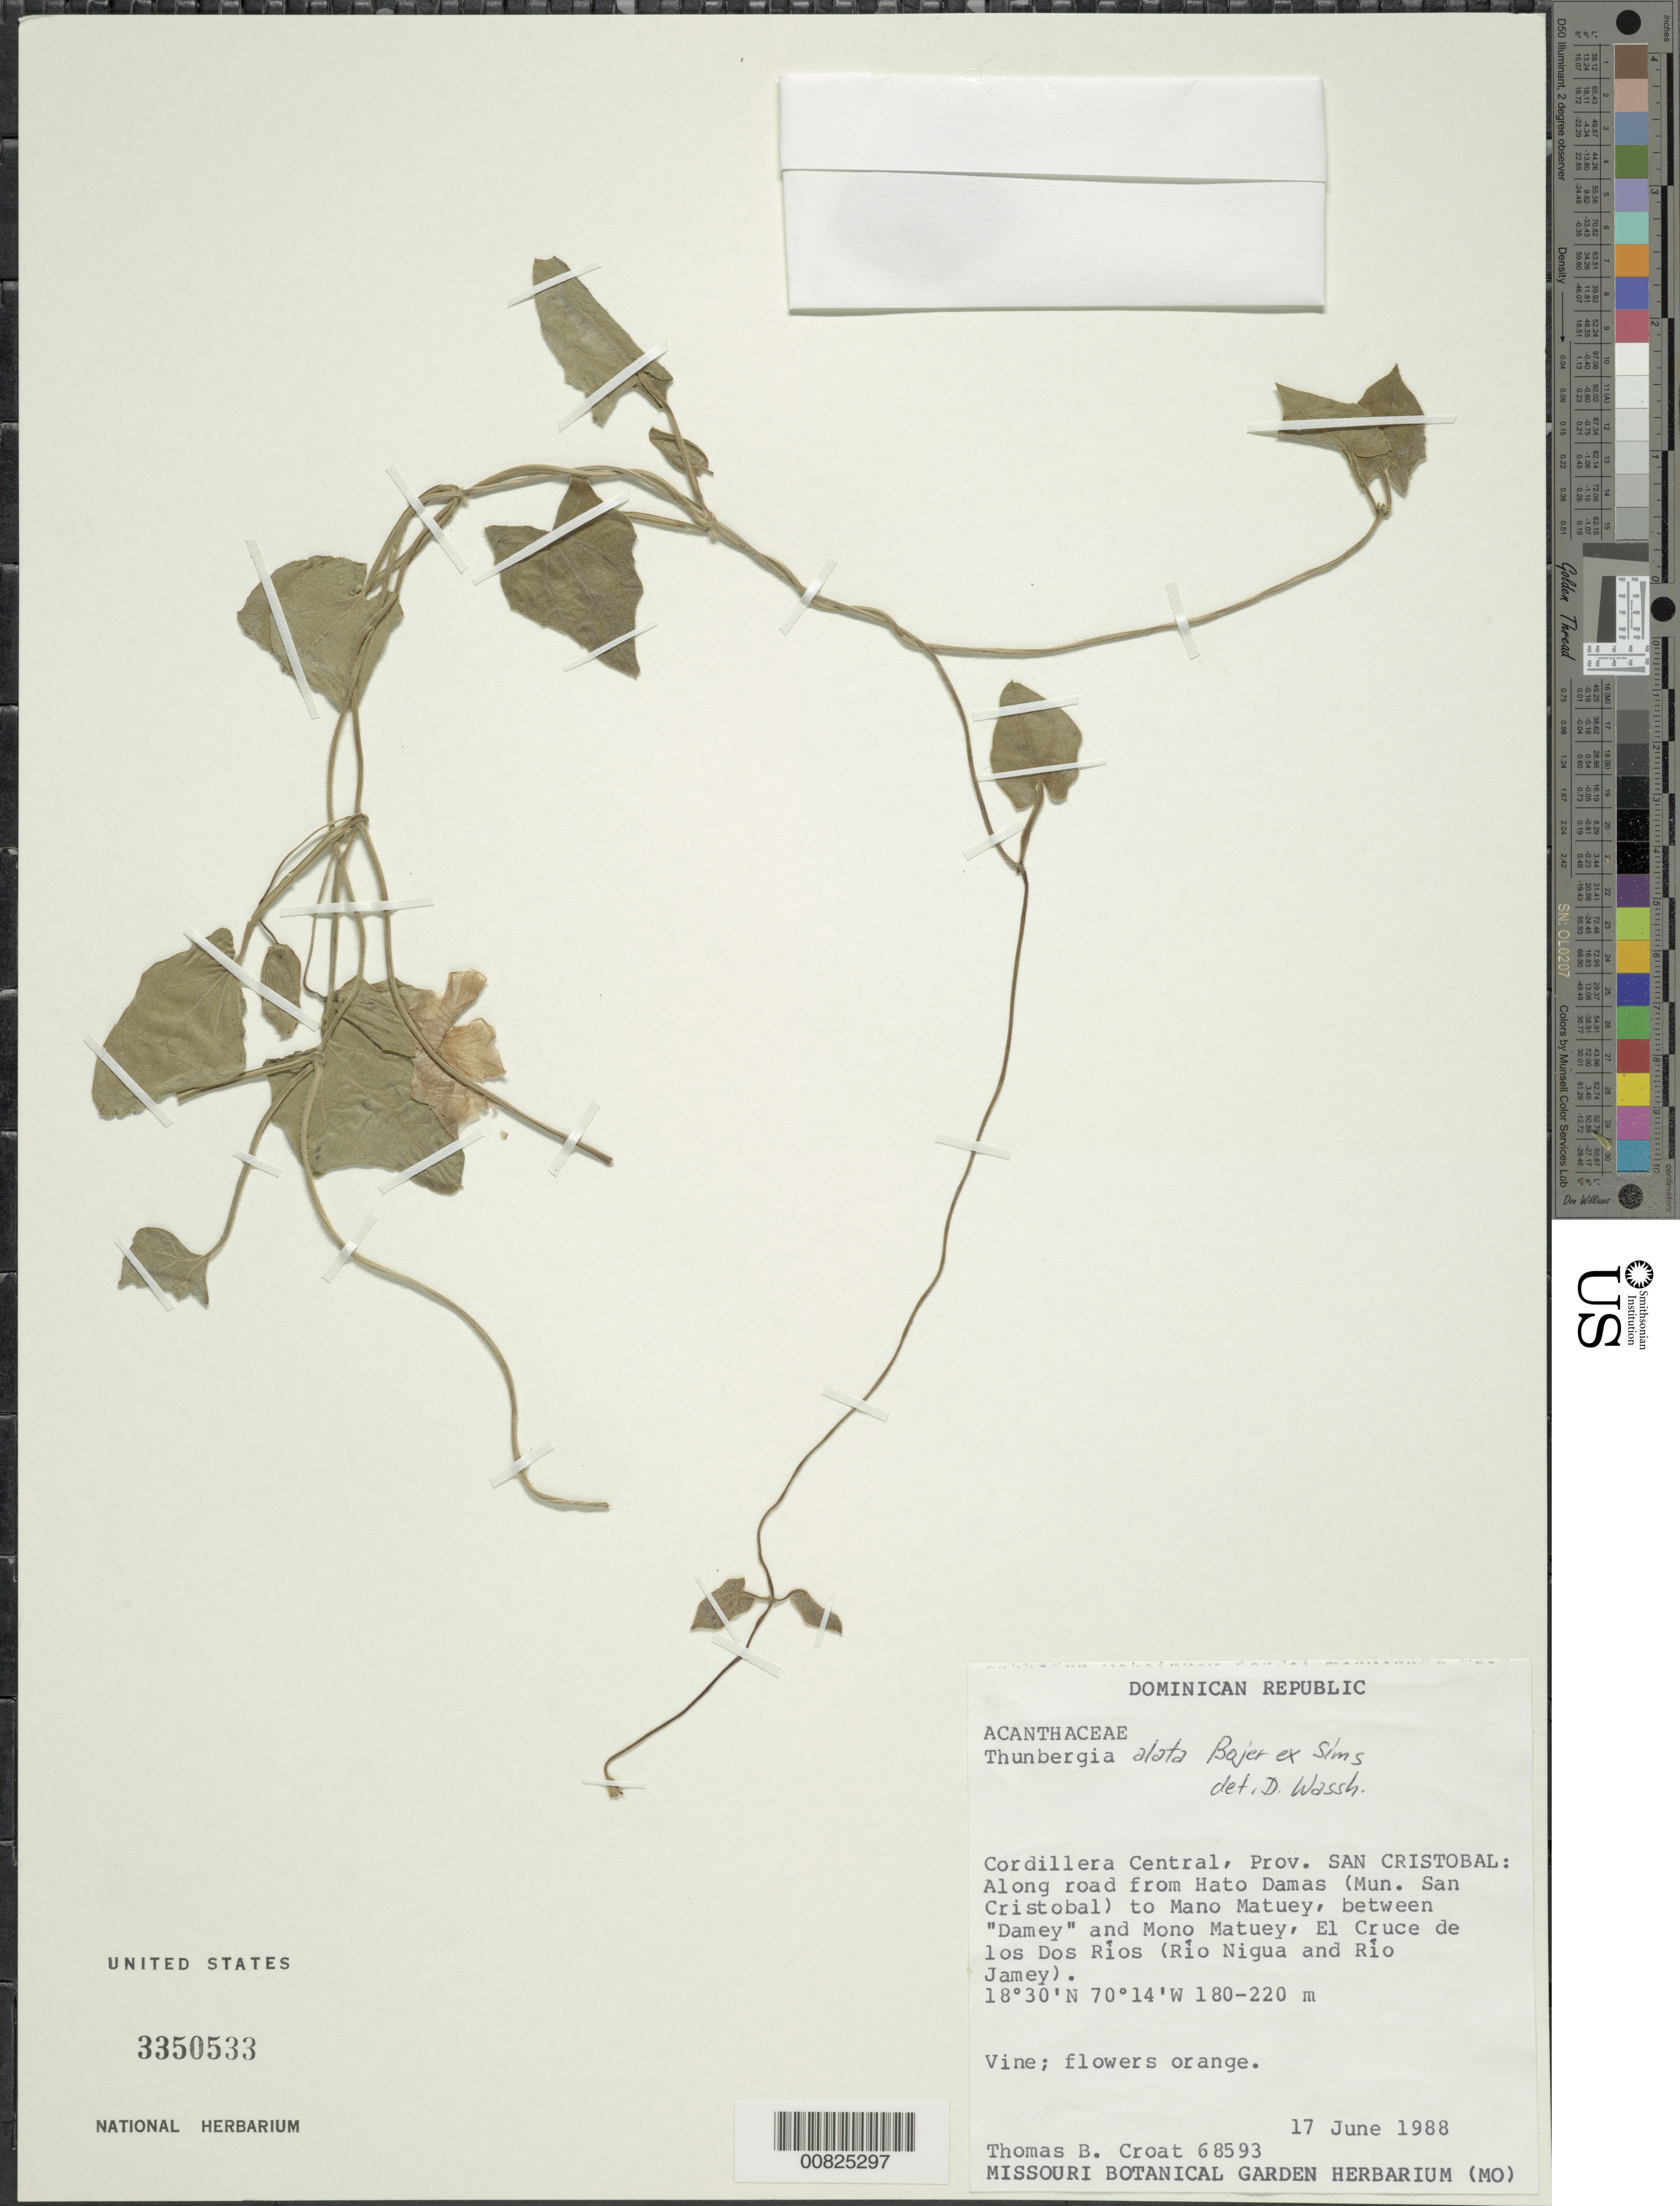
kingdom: Plantae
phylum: Tracheophyta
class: Magnoliopsida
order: Lamiales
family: Acanthaceae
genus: Thunbergia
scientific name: Thunbergia alata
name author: Bojer ex Sims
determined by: Wasshausen, Dieter C., (BOT), Smithsonian Institution - National Museum of Natural History (UNITED STATES)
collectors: T. B. Croat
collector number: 68593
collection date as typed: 17 Jun 1988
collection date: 1988-06-17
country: Dominican Republic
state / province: San Cristobal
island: Hispaniola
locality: Cordillera Central, from Hato Damas to Mano Matuey, between "Damey" and Mono Matuey, El Cruce de los Dos Rios (Rio Nigua and Rio Jamey)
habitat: Along road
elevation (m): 180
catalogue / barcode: US 3350533